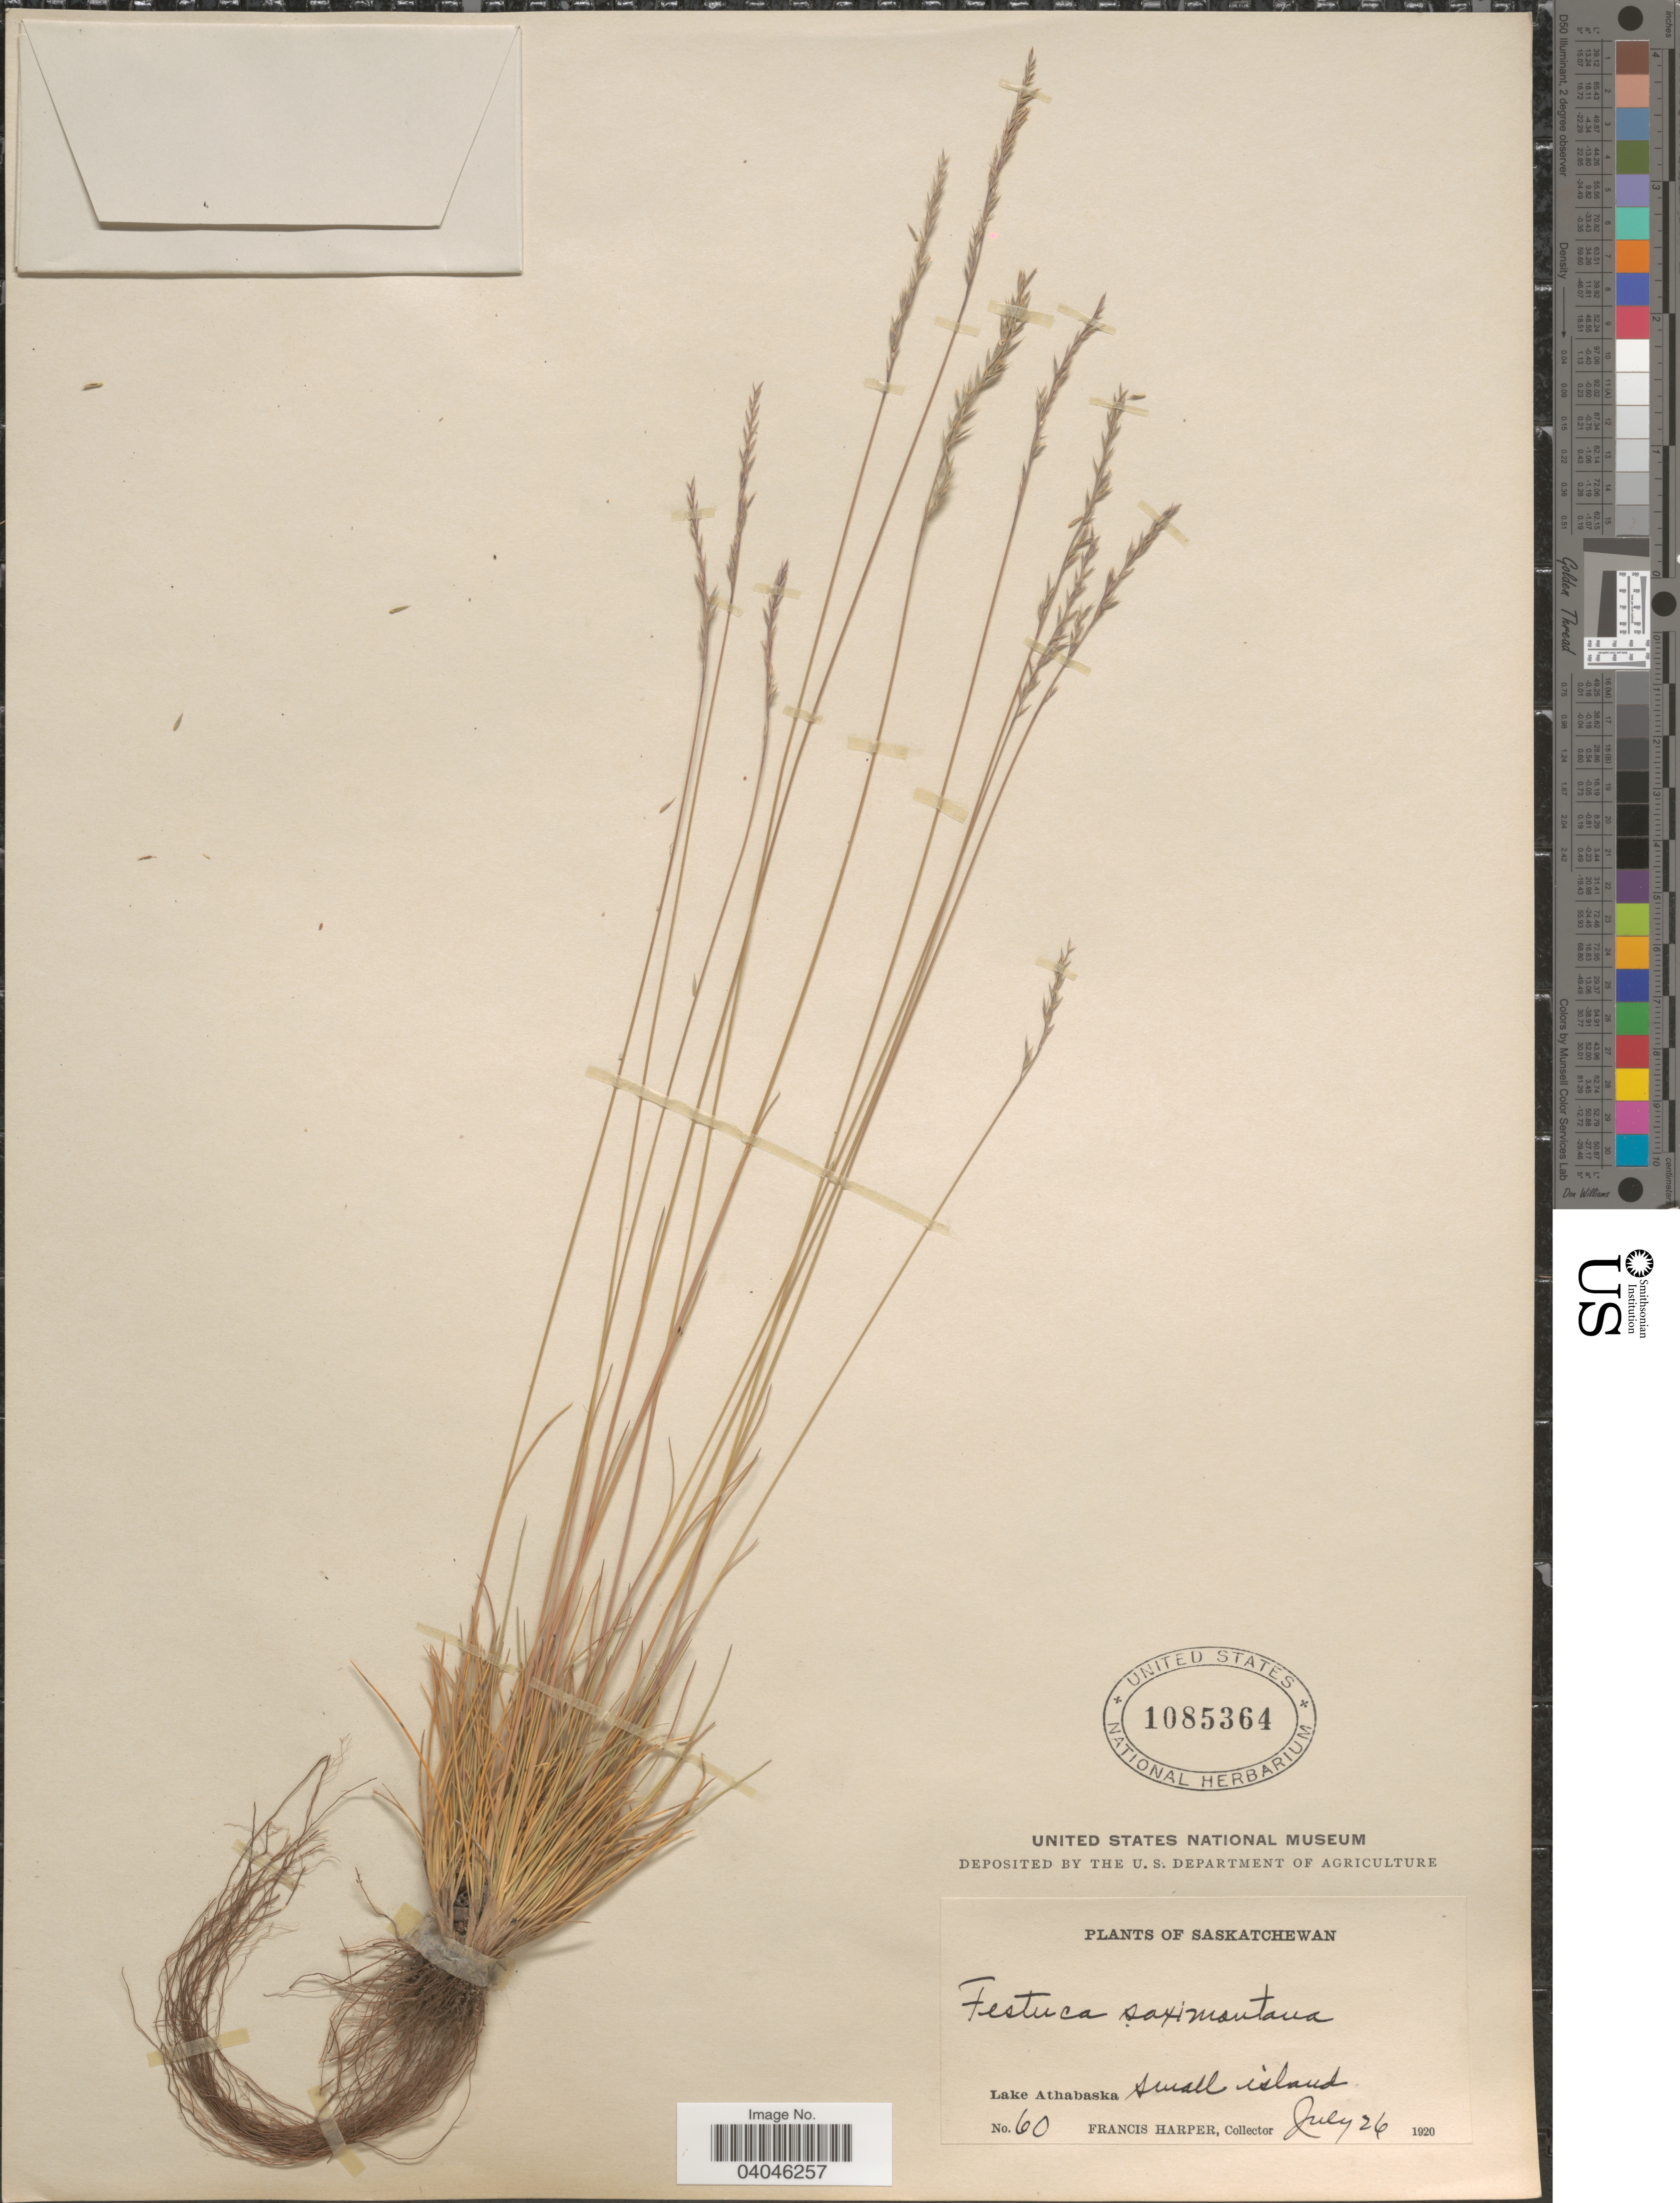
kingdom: Plantae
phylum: Tracheophyta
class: Liliopsida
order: Poales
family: Poaceae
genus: Festuca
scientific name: Festuca saximontana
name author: Rydb.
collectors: F. Harper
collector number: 60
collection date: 1920-07-26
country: Canada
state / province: Saskatchewan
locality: Lake Athabaska.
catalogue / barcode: US 1085364